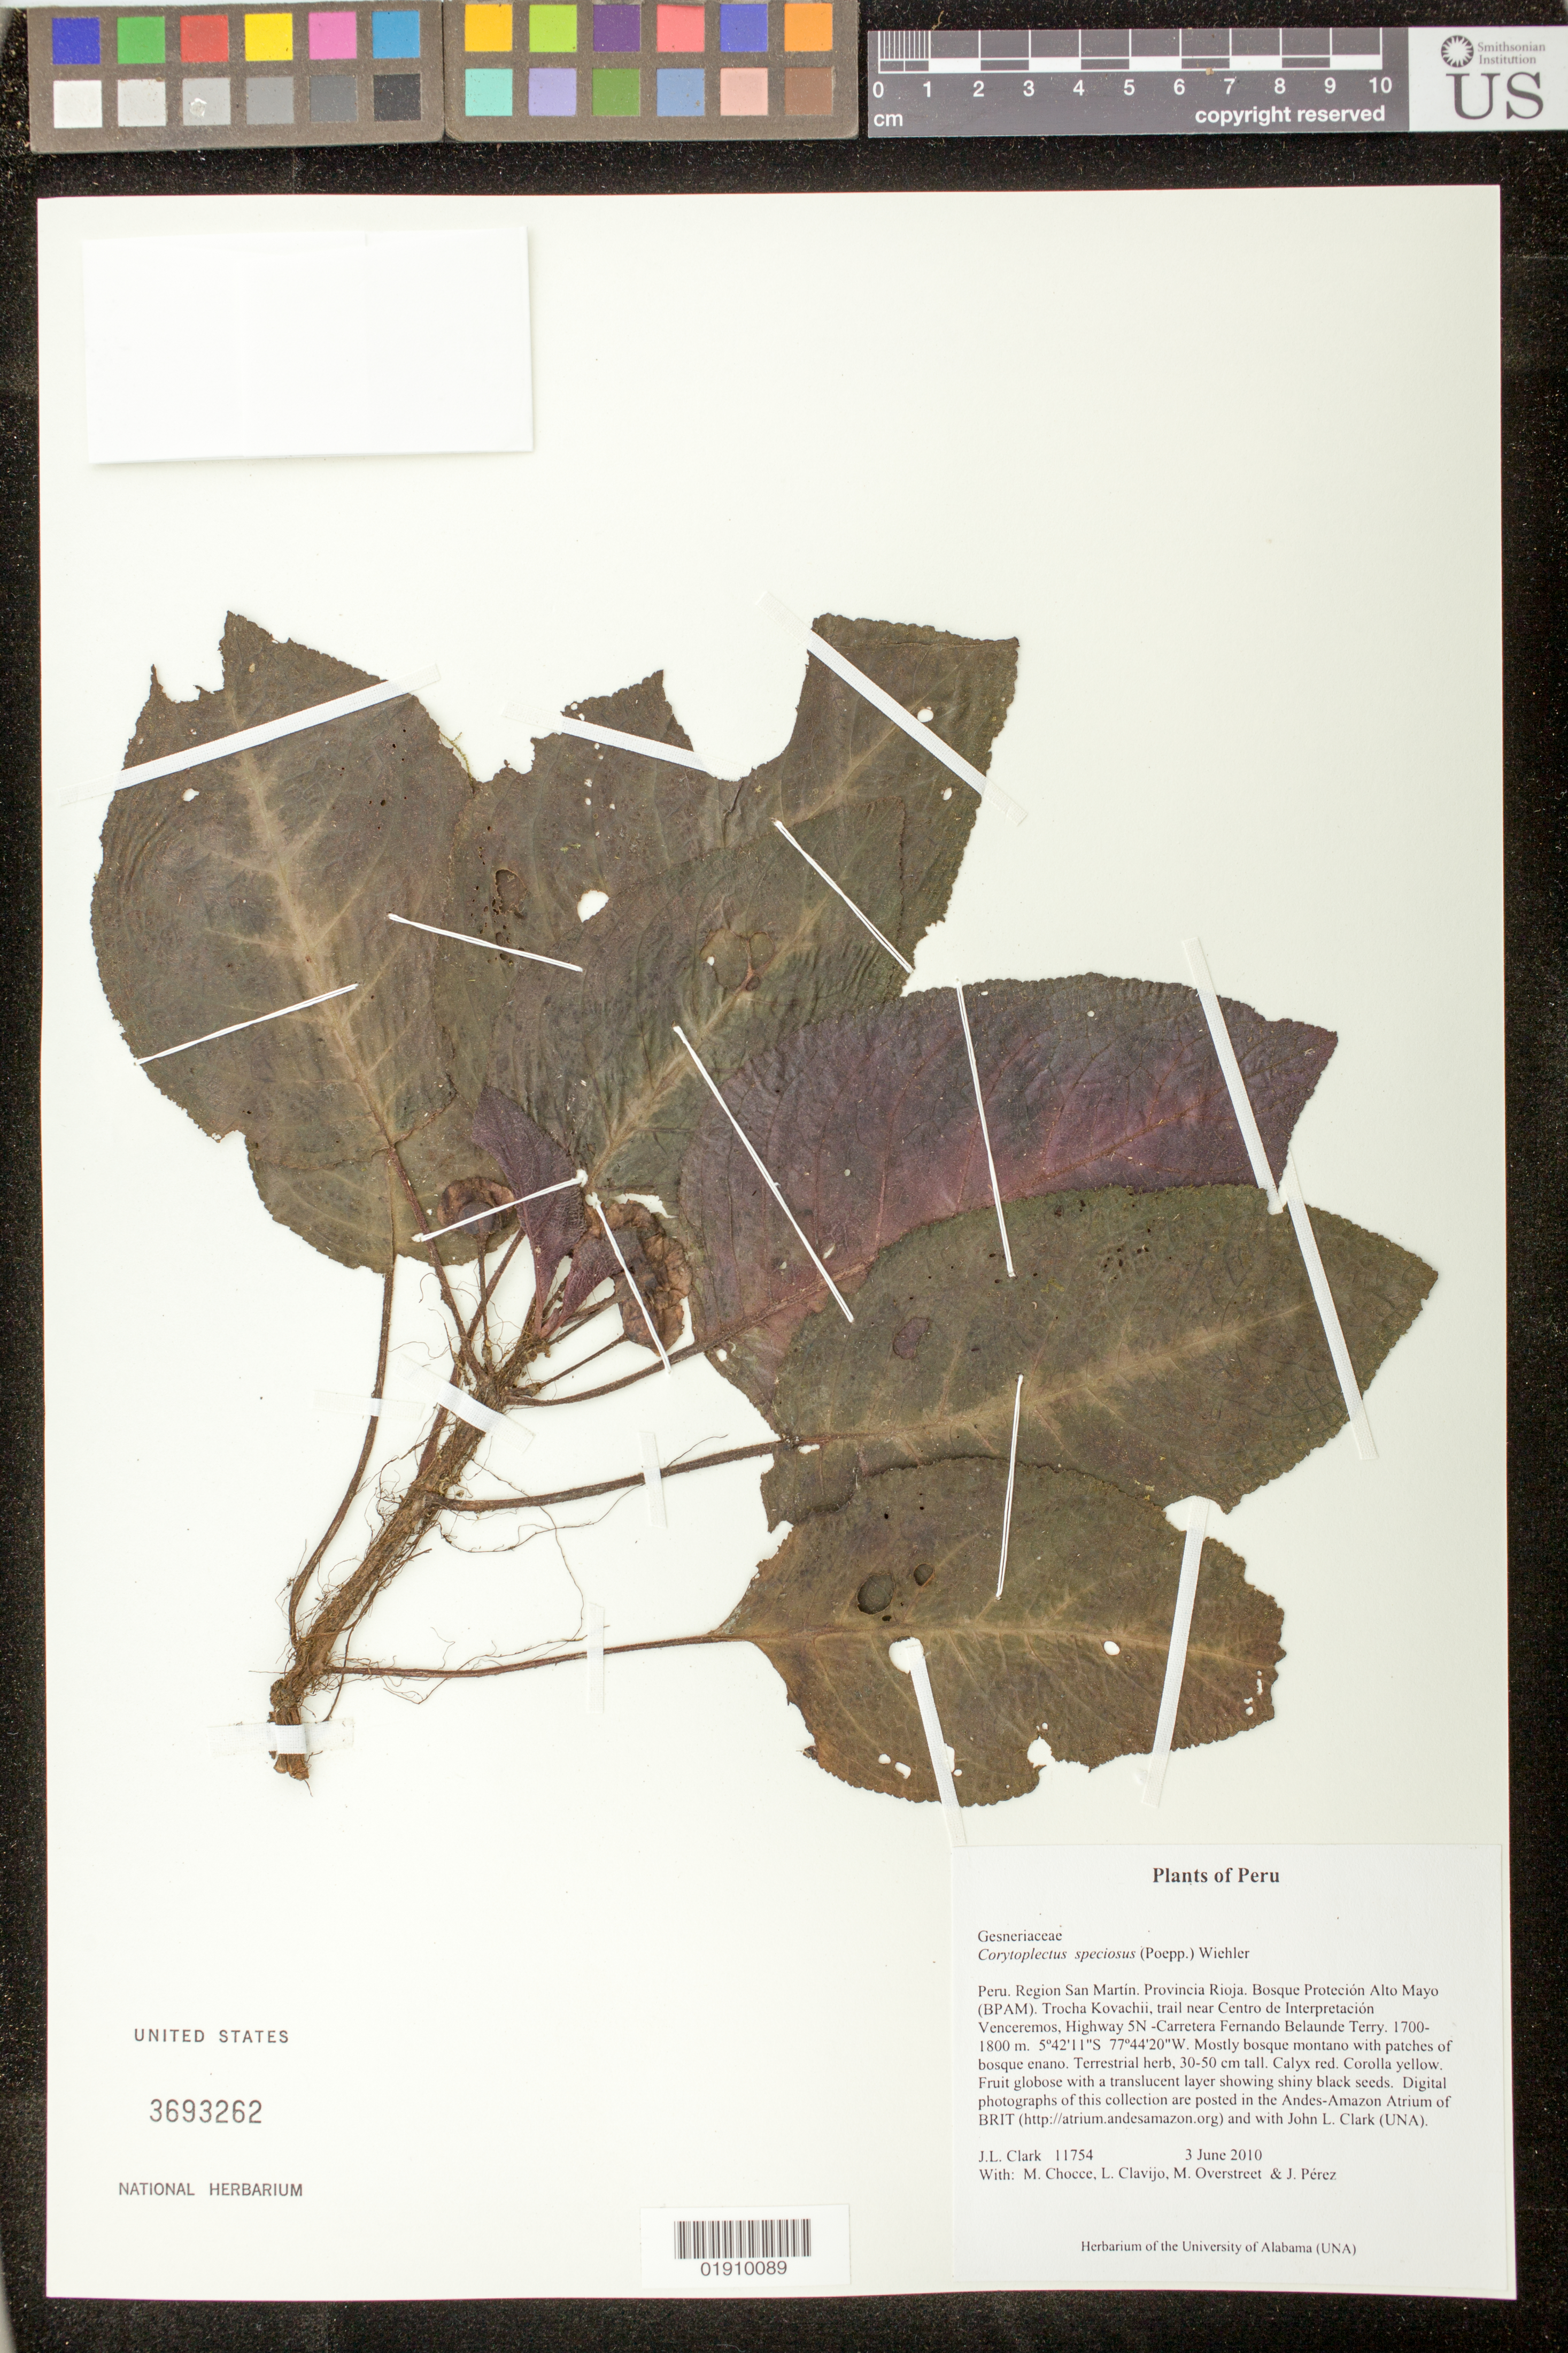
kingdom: Plantae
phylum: Tracheophyta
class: Magnoliopsida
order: Lamiales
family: Gesneriaceae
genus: Corytoplectus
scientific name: Corytoplectus speciosus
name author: (Poepp.) Wiehler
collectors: J. L. Clark, M. Chocce, L. Clavijo, M. Overstreet & J. Perez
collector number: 11754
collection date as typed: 03 Jun 2010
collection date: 2010-06-03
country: Peru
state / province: San Martín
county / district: Rioja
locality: Region San Martin, Bosque Protecion Alto Mayo (BPAM). Trocha Kovachii, trail near Centro de Interpretacion Venceremos, Highway 5N-Carretera Fernando Belaunde Terry.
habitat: Mostly bosque montano with patches of bosque enano.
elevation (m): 1700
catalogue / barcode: US 3693262